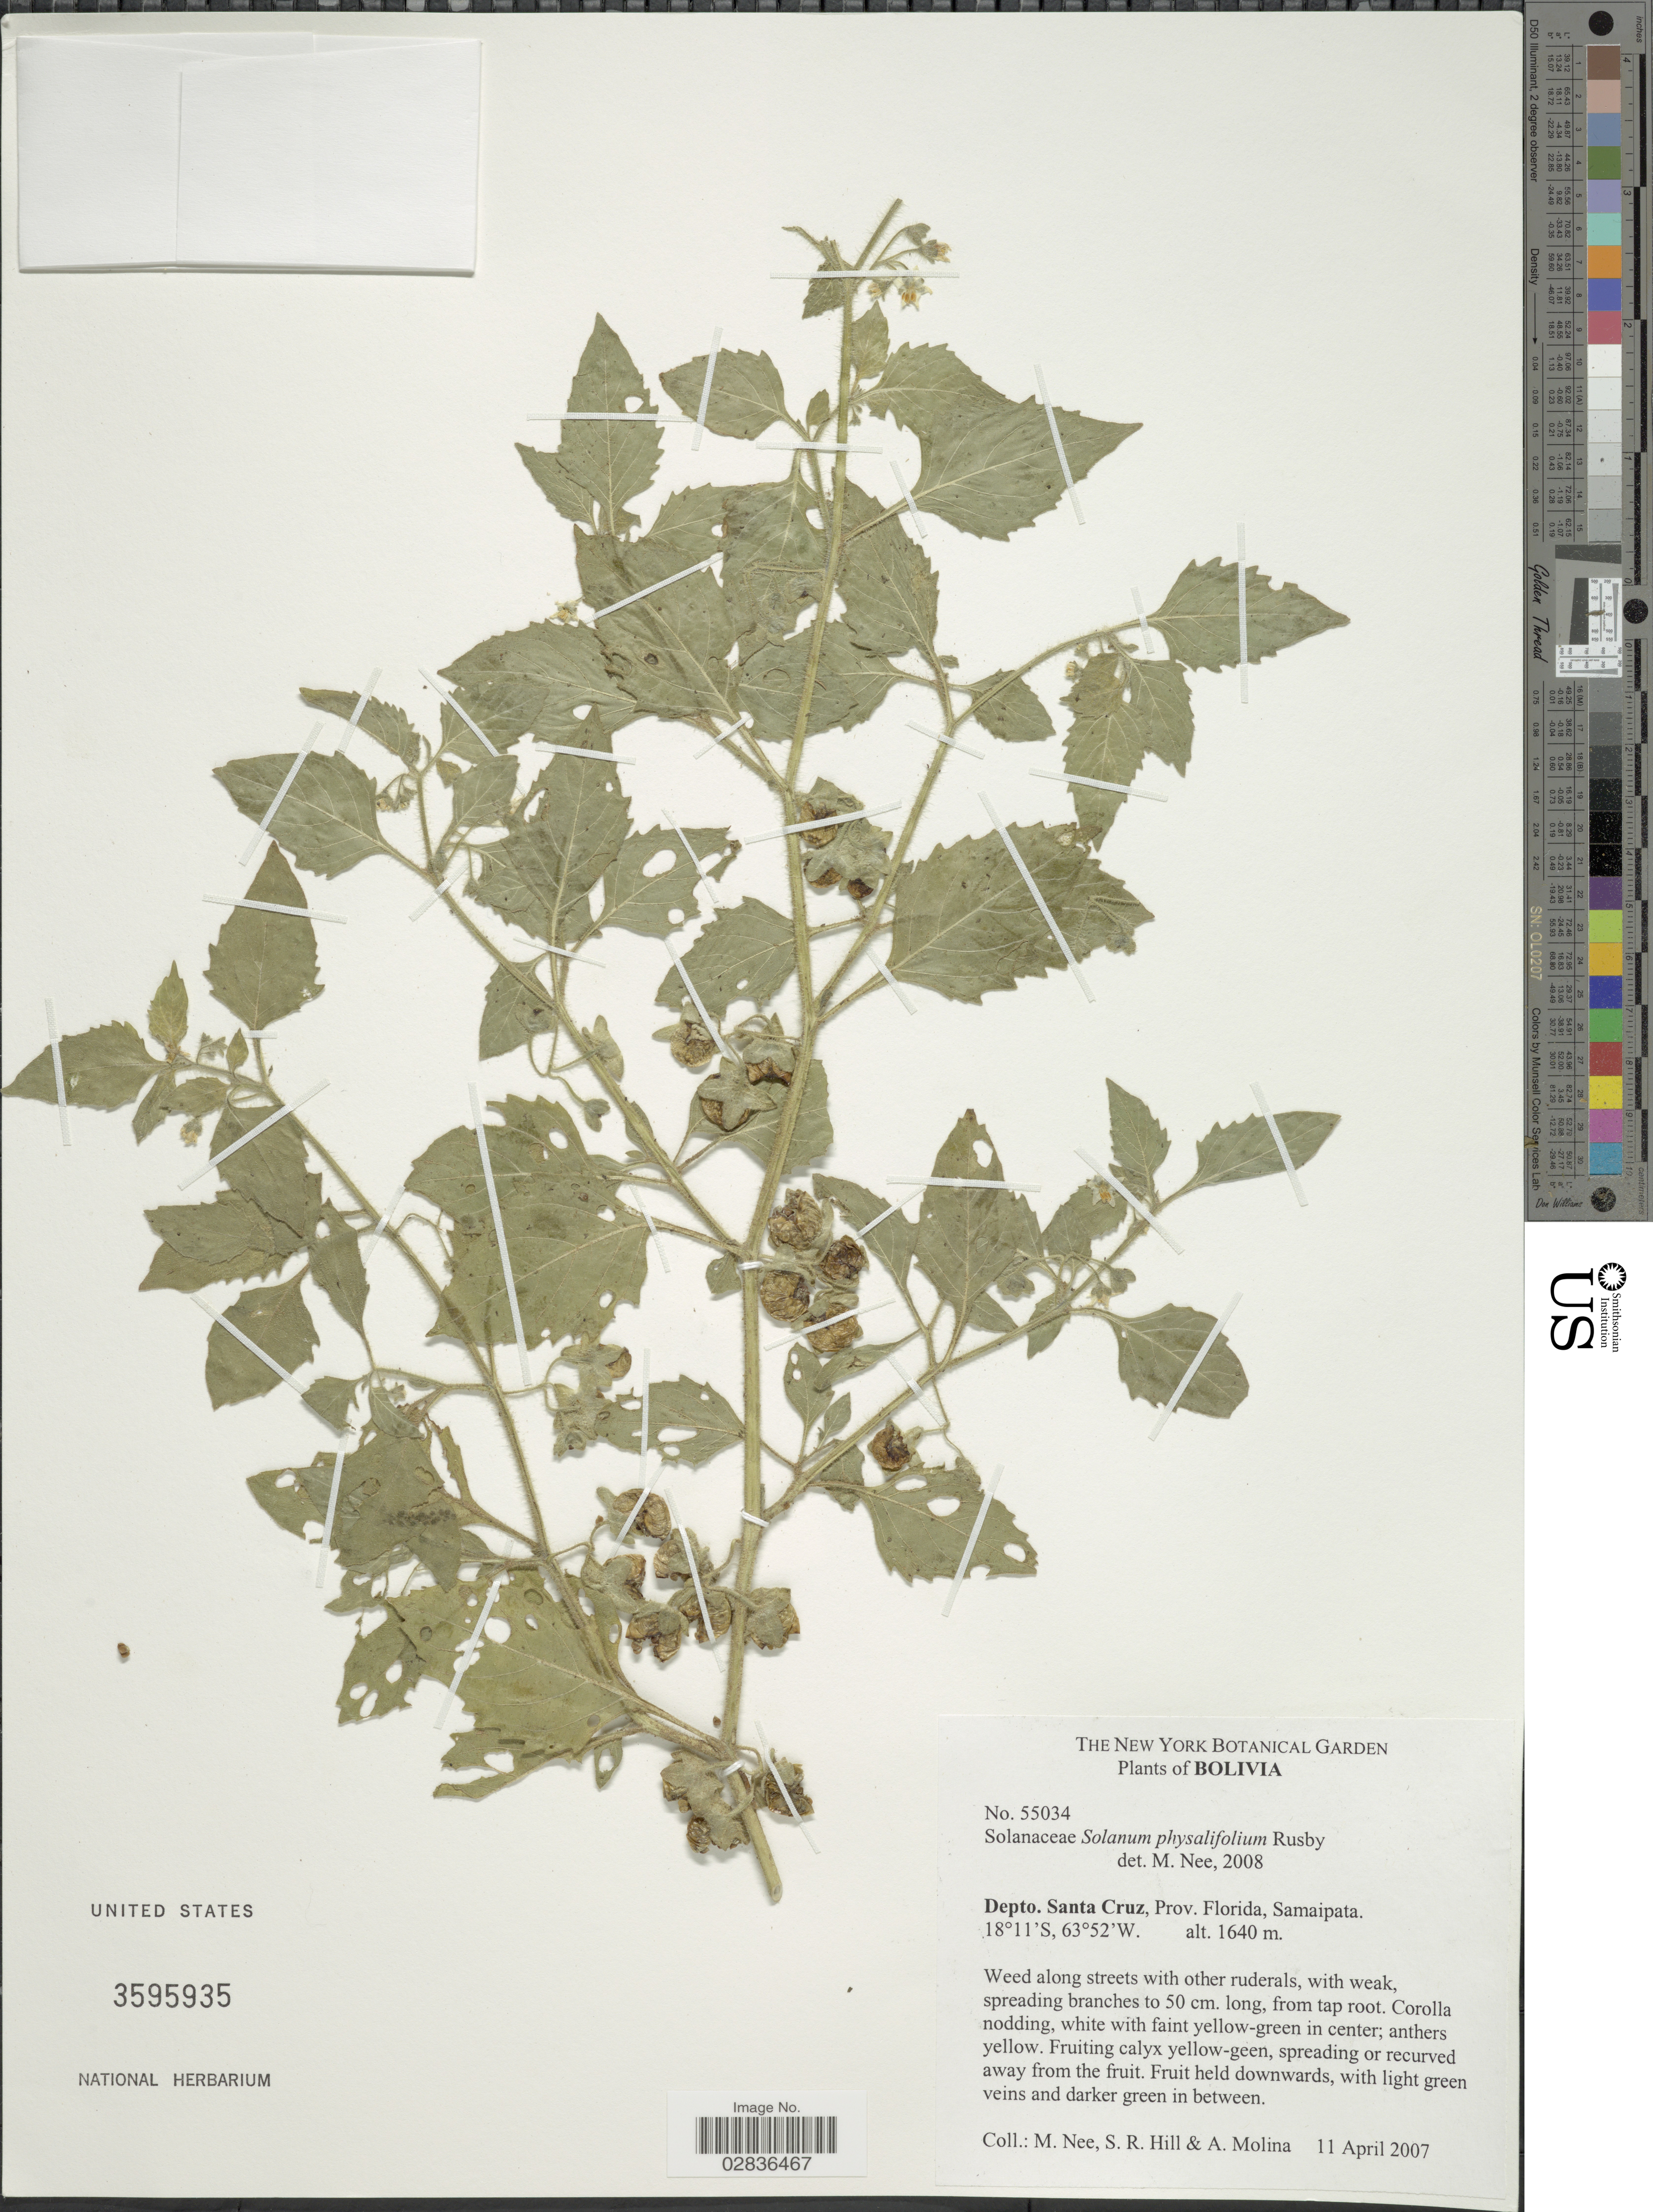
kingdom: Plantae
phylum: Tracheophyta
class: Magnoliopsida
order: Solanales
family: Solanaceae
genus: Solanum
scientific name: Solanum physalifolium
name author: Rusby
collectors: M. Nee, S. R. Hill & A. Molina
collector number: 55034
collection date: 2007-04-11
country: Bolivia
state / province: Santa Cruz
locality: Depto. Santa Cruz, Prov. Florida, Samaipata.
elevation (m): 1640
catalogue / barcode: US 3595935